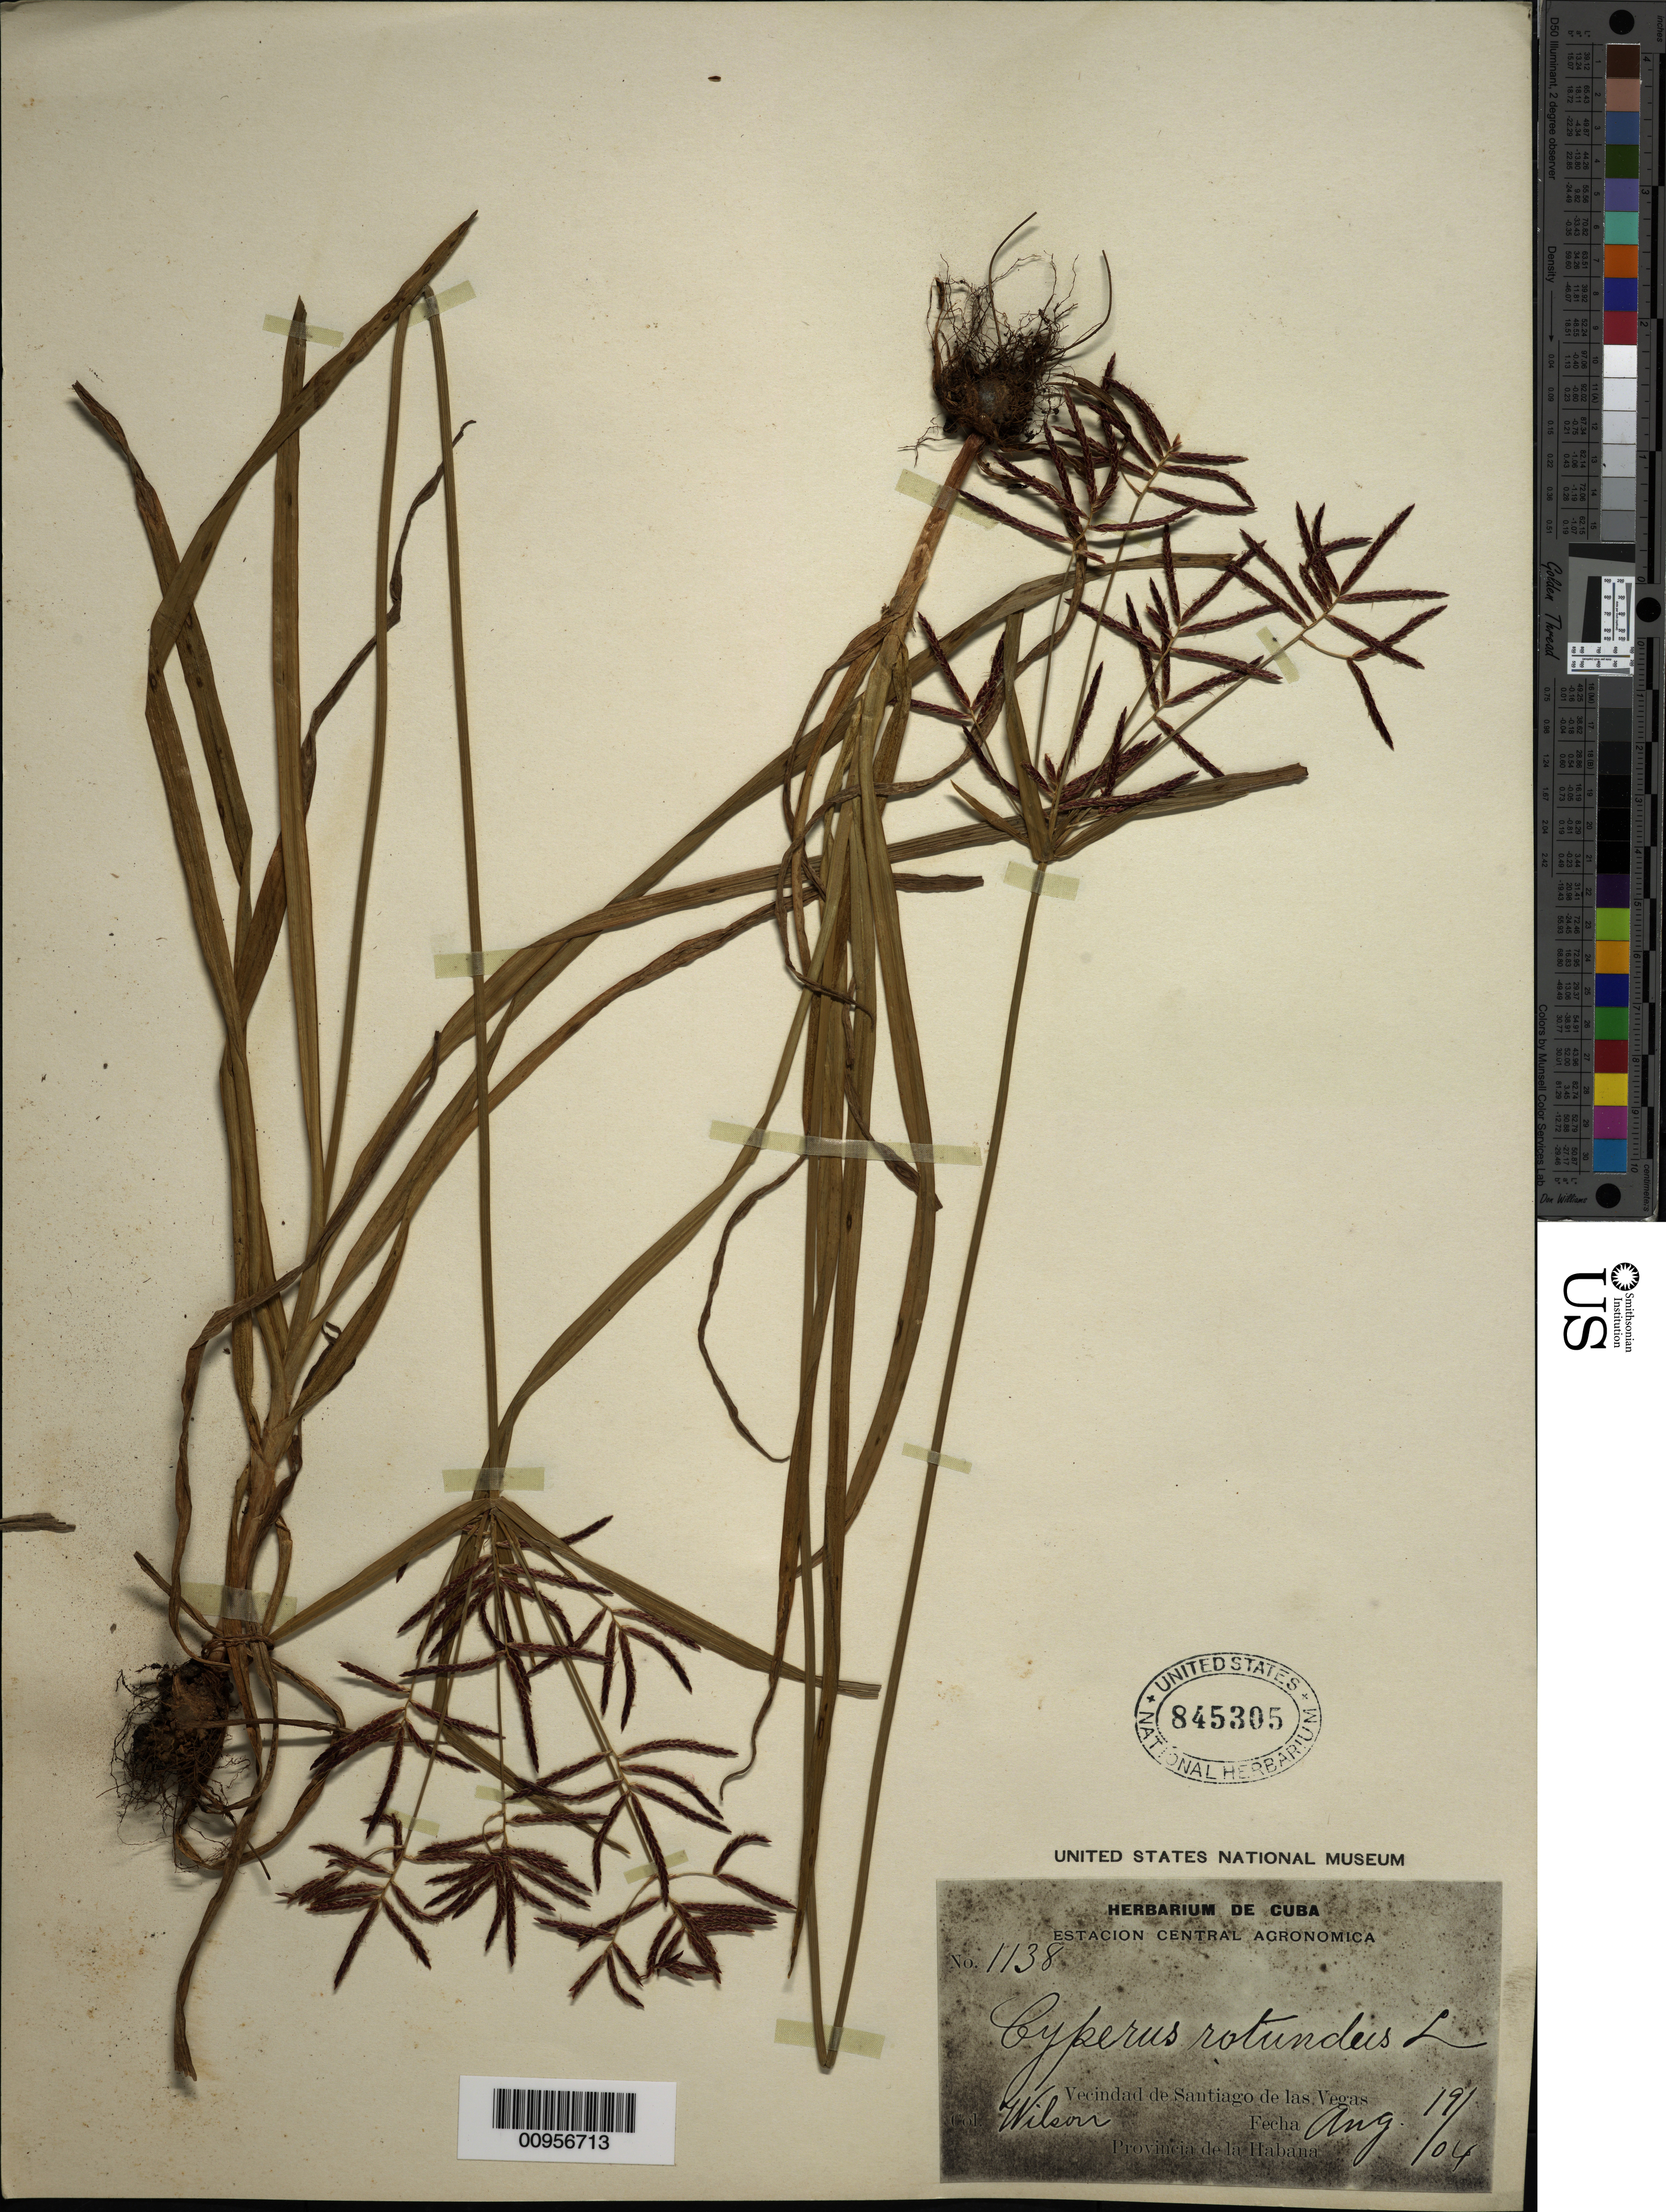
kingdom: Plantae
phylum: Tracheophyta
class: Liliopsida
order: Poales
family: Cyperaceae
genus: Cyperus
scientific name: Cyperus rotundus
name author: L.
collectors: -- Wilson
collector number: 1138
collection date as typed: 19 Aug 1904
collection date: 1904-08-19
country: Cuba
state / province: La Habana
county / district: Municipio Boyeros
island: Cuba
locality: Santiago de las Vegas (vecindad de)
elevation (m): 97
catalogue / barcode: US 845305